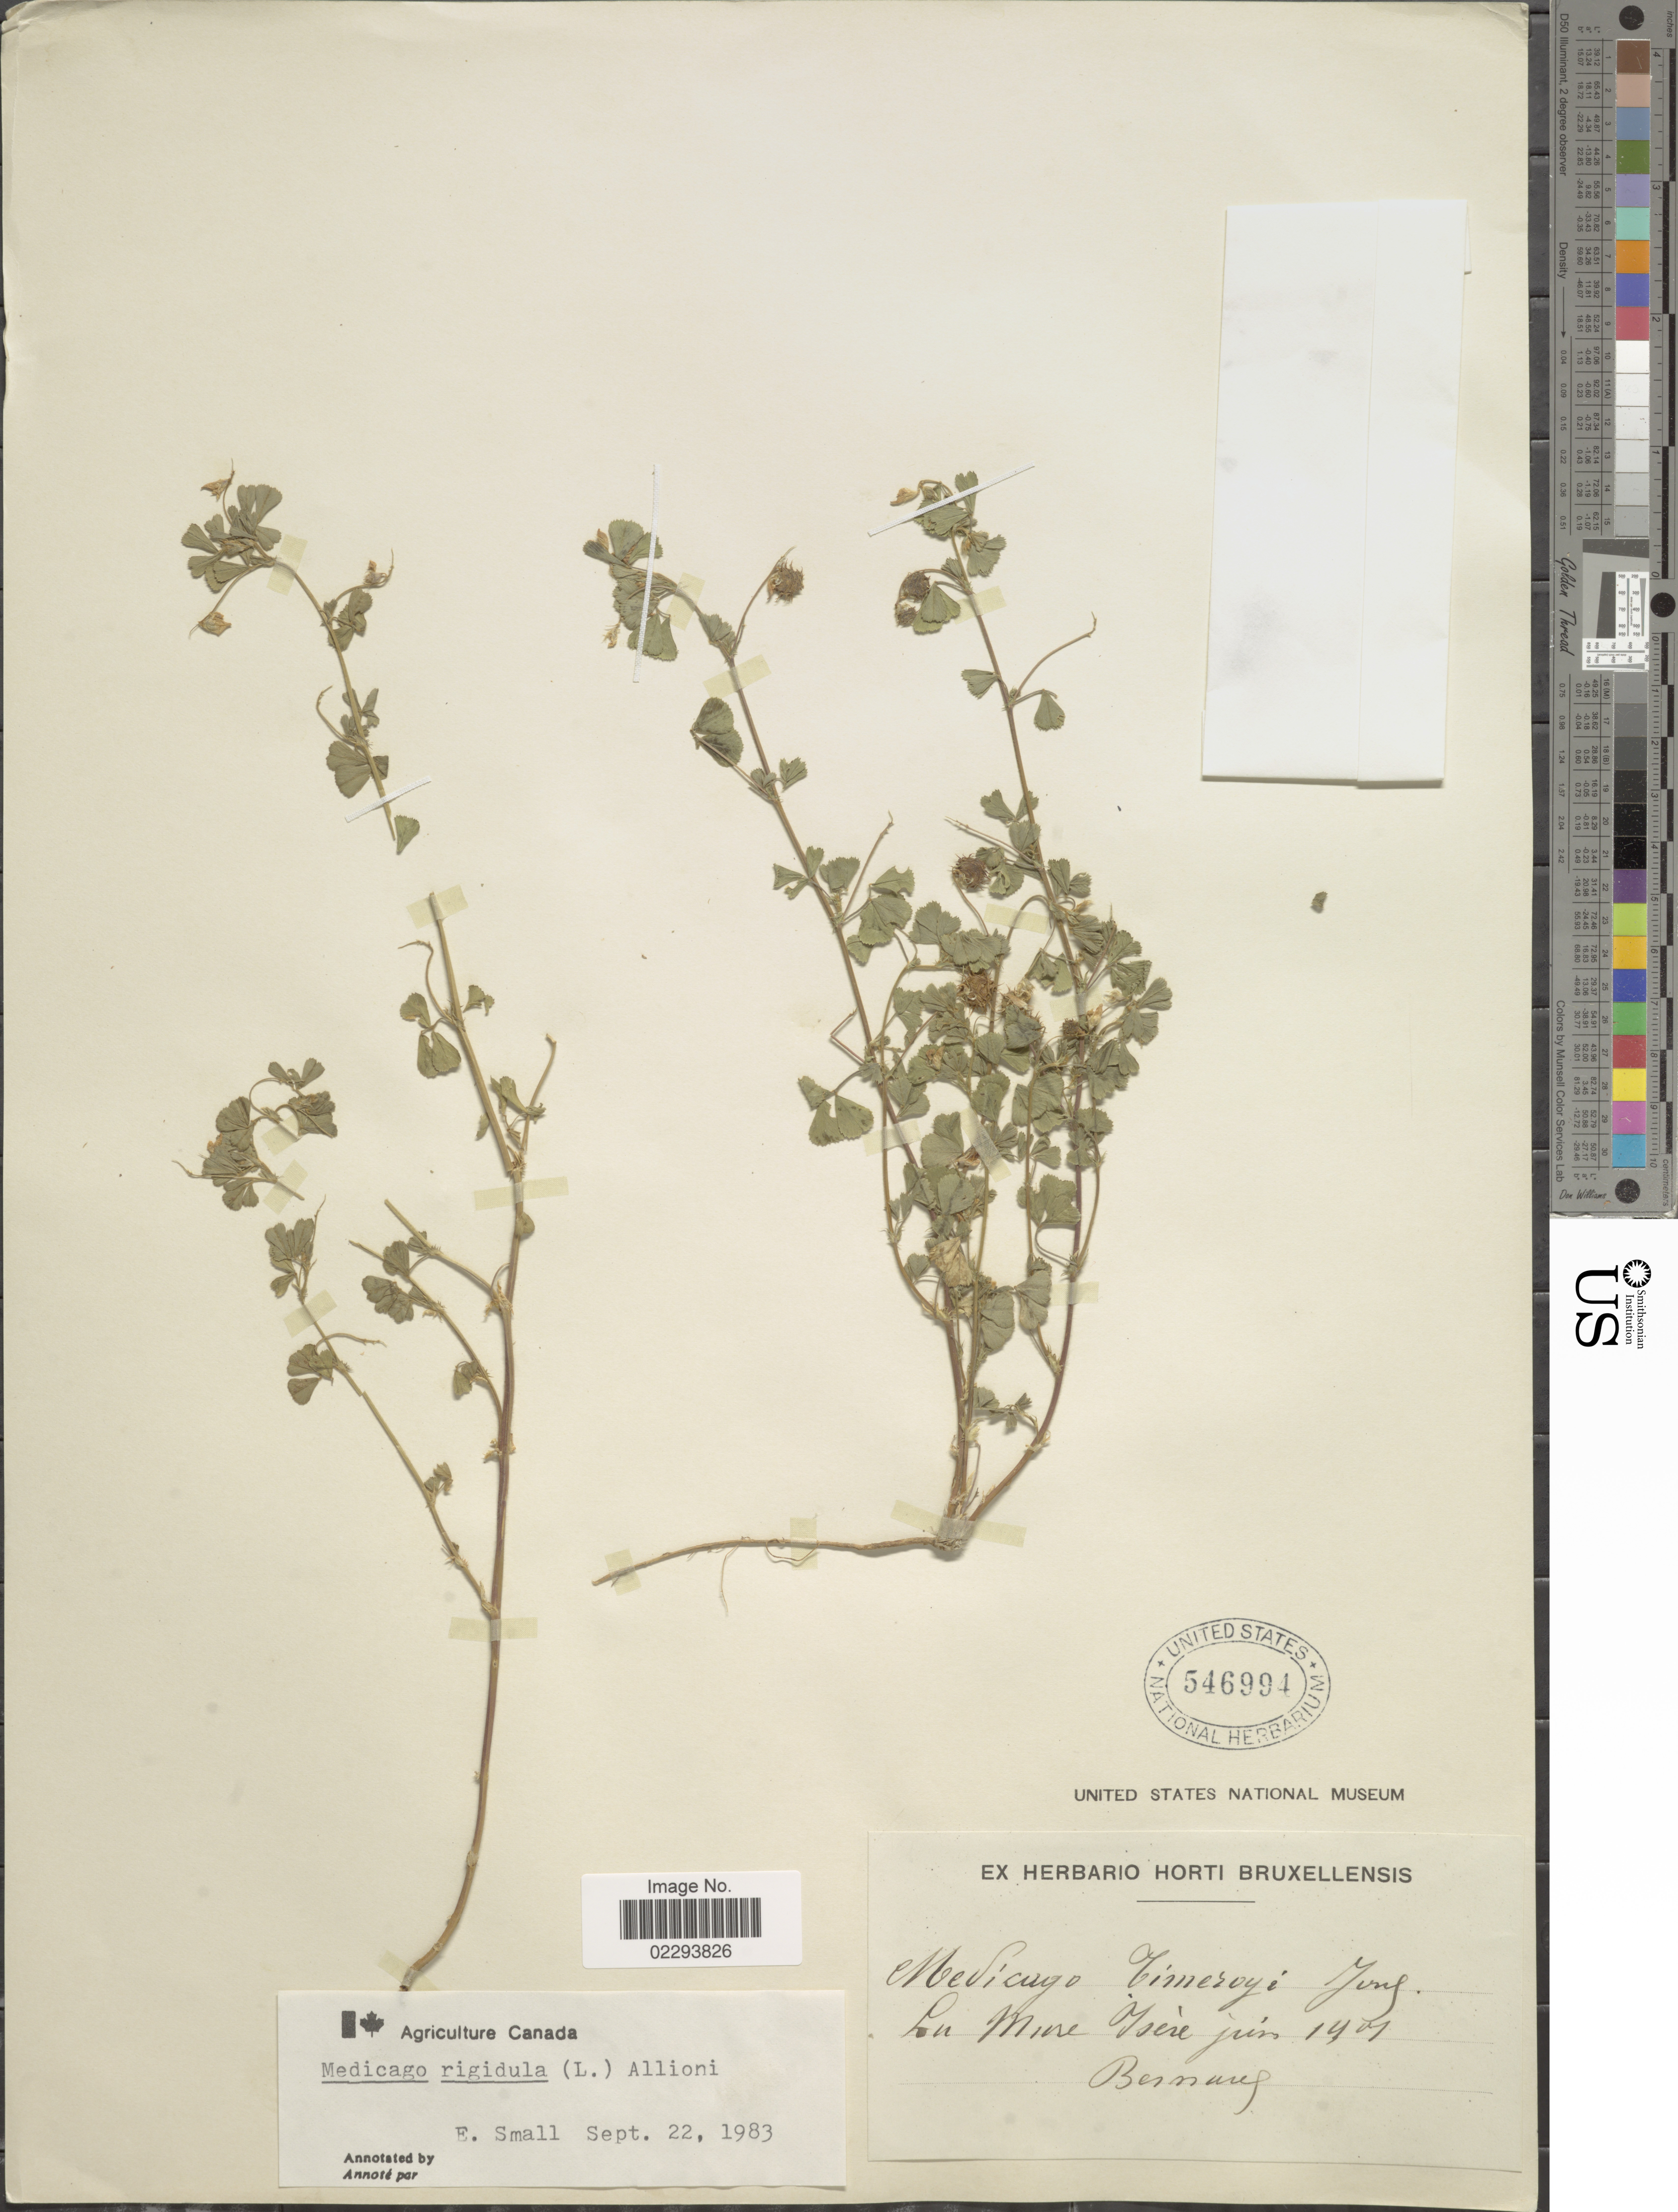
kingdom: Plantae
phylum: Tracheophyta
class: Magnoliopsida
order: Fabales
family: Fabaceae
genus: Medicago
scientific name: Medicago rigidula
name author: (L.) All.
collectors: -. Bernard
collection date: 1901-06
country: France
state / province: Auvergne-Rhône-Alpes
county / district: Isère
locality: Lu Mine Isere.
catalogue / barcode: US 546994